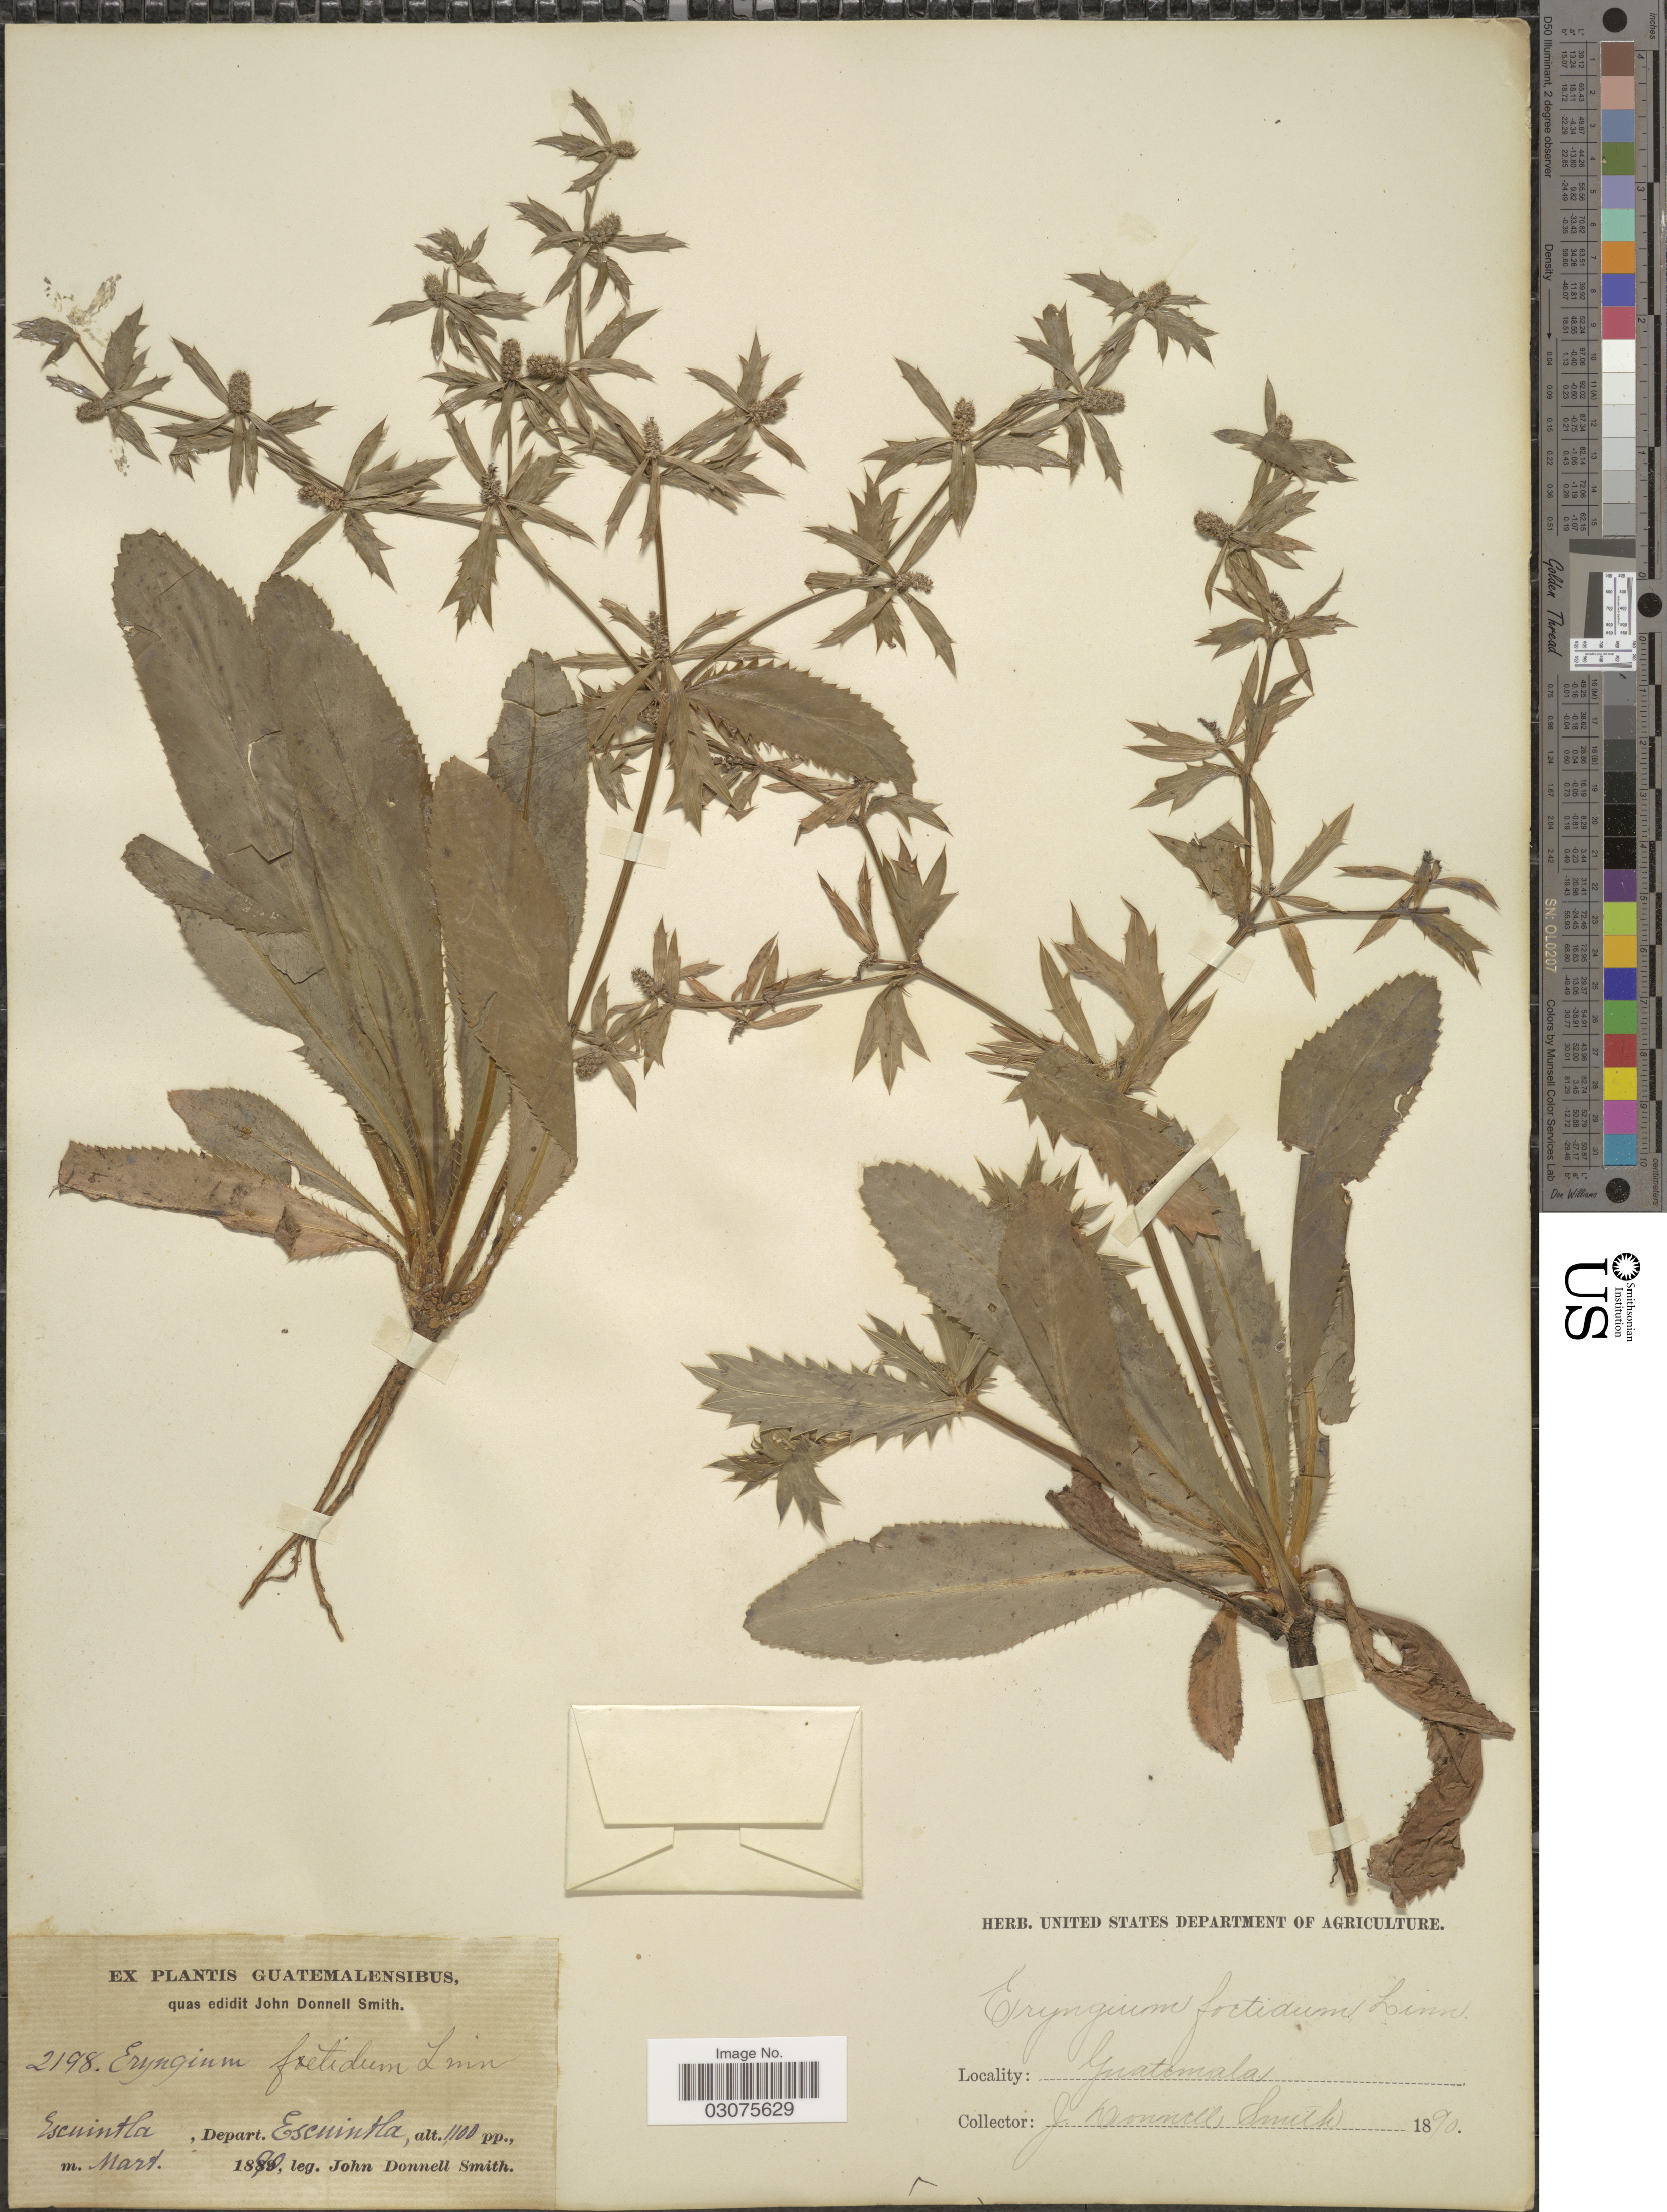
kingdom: Plantae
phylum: Tracheophyta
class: Magnoliopsida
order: Apiales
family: Apiaceae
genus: Eryngium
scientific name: Eryngium foetidum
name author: L.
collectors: J. Donnell Smith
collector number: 2198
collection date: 1890-03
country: Guatemala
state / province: Escuintla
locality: Escuintla, Depart. Escuintla.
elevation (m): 335